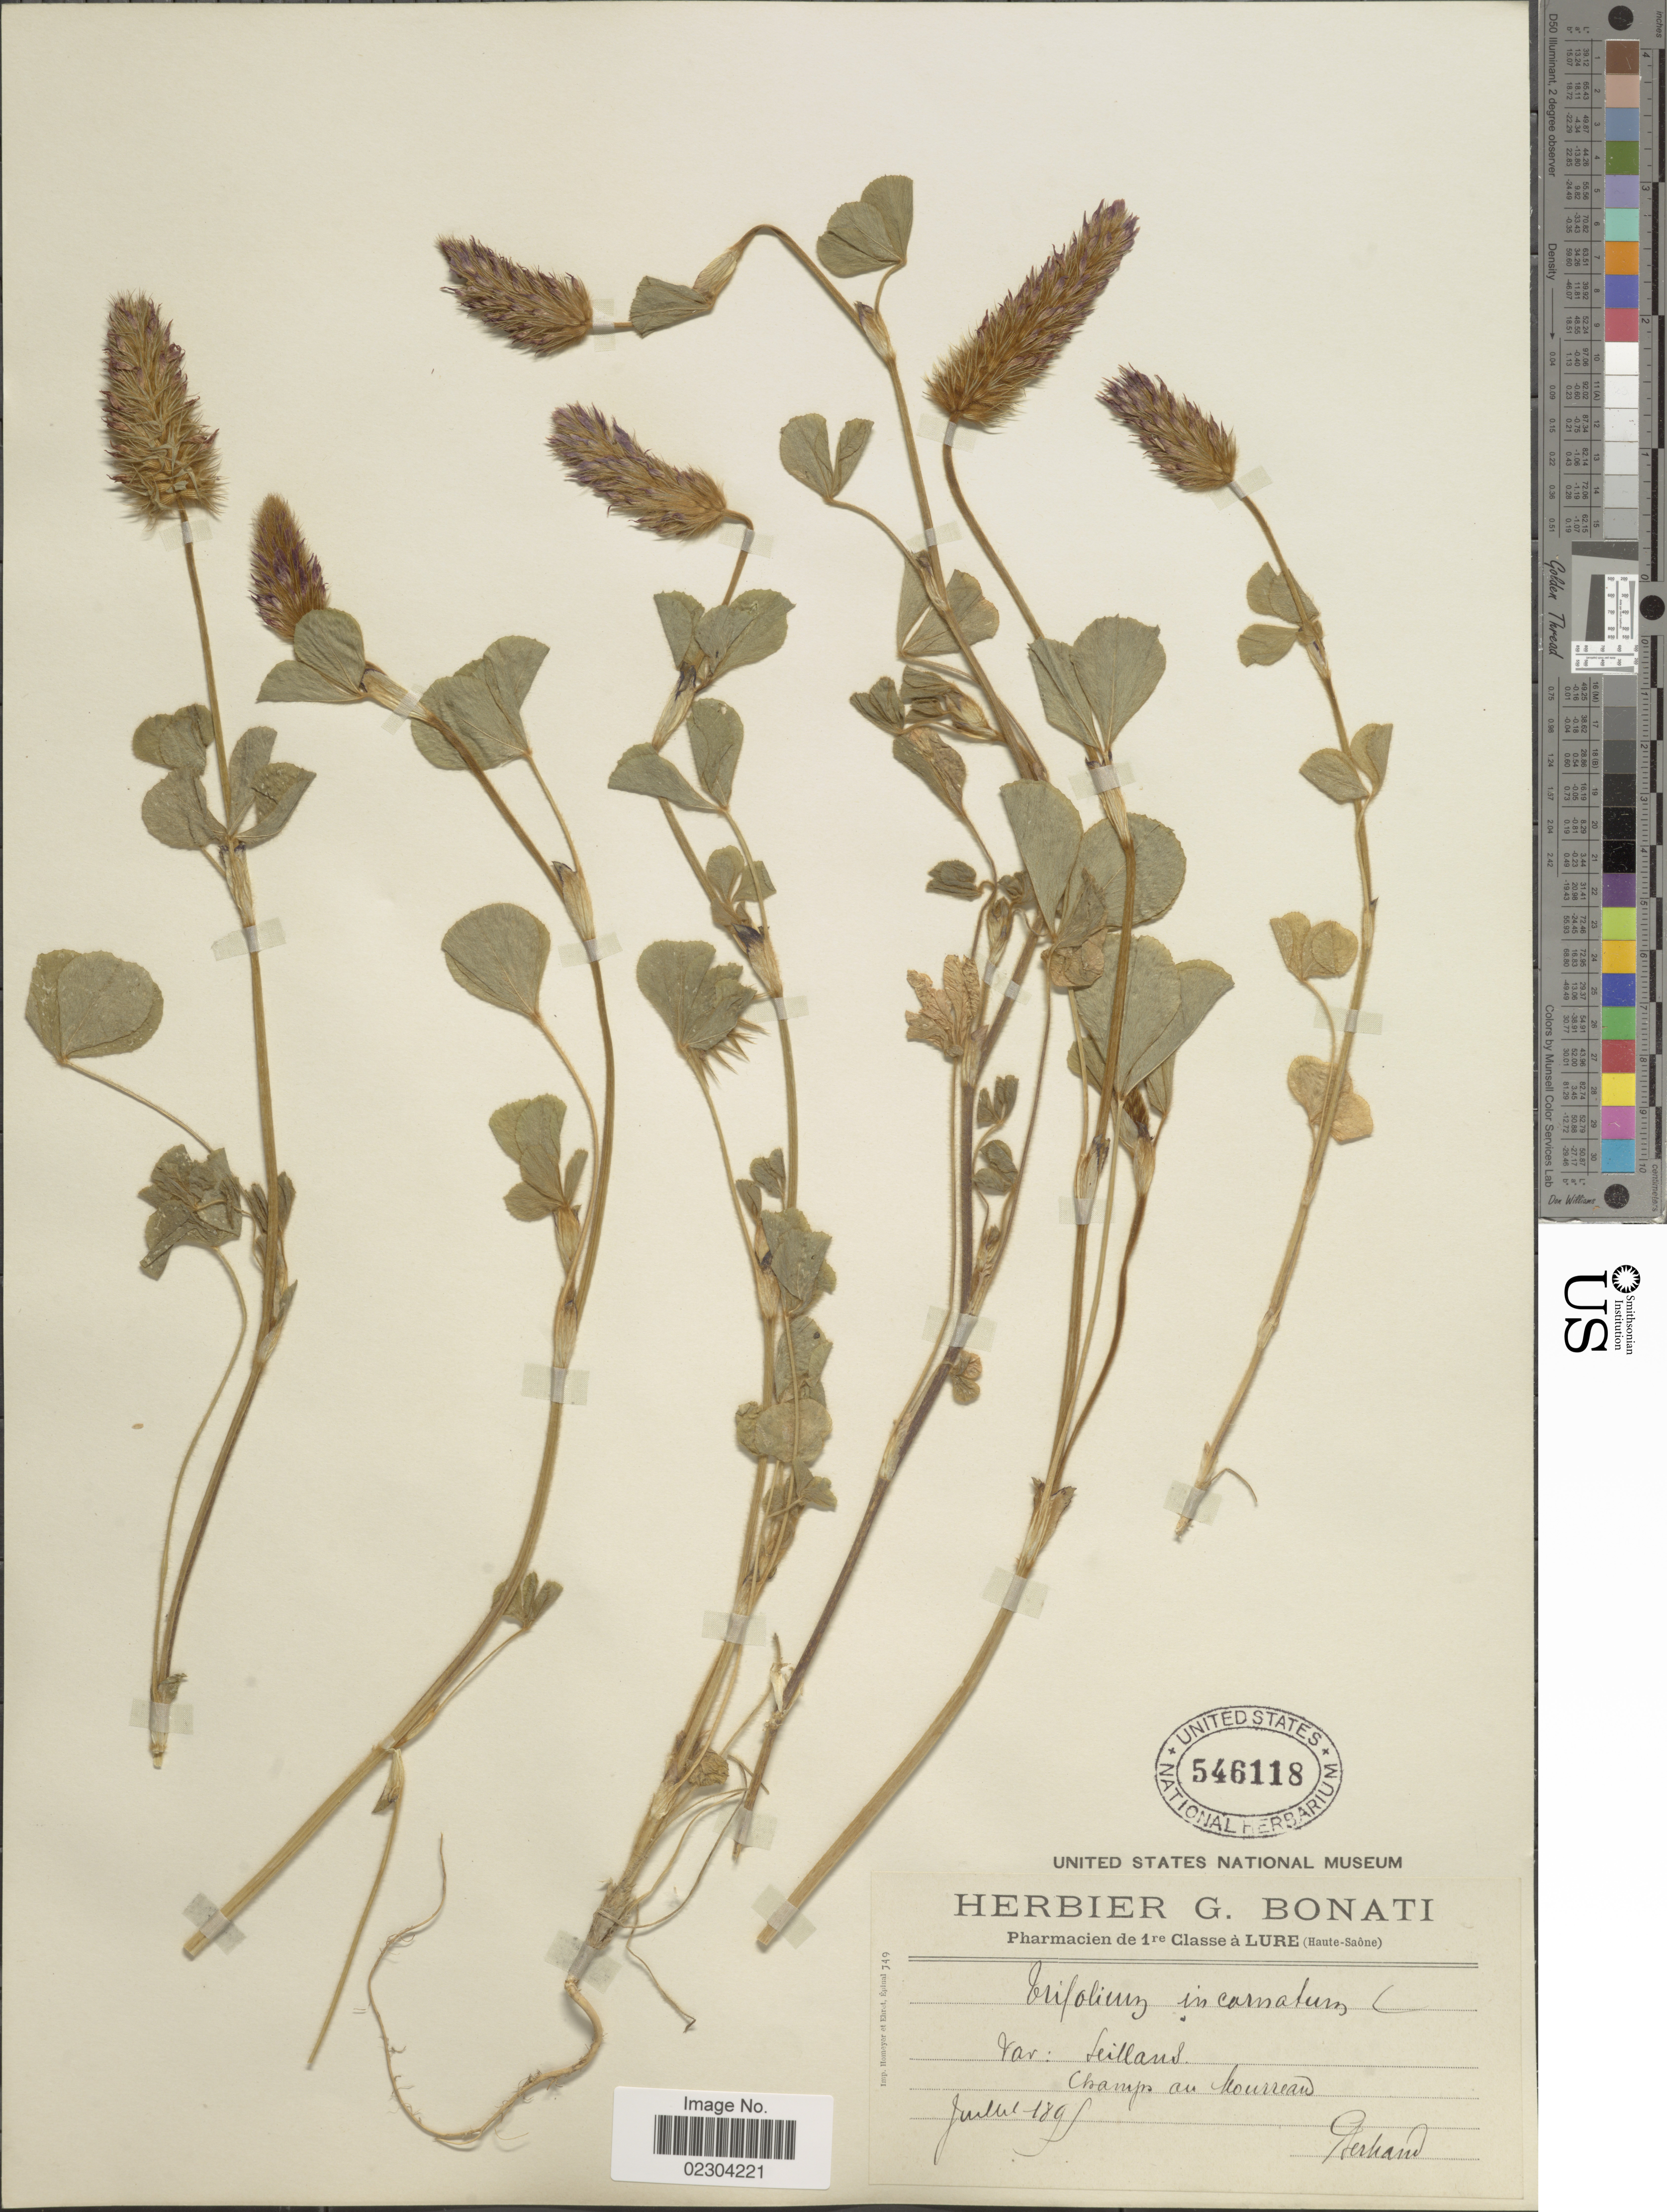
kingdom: Plantae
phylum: Tracheophyta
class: Magnoliopsida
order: Fabales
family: Fabaceae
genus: Trifolium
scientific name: Trifolium incarnatum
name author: L.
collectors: C. Bertrand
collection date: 1897-07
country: France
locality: Var: Seilland. Champs au kourreau [interpreted]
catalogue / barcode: US 546118